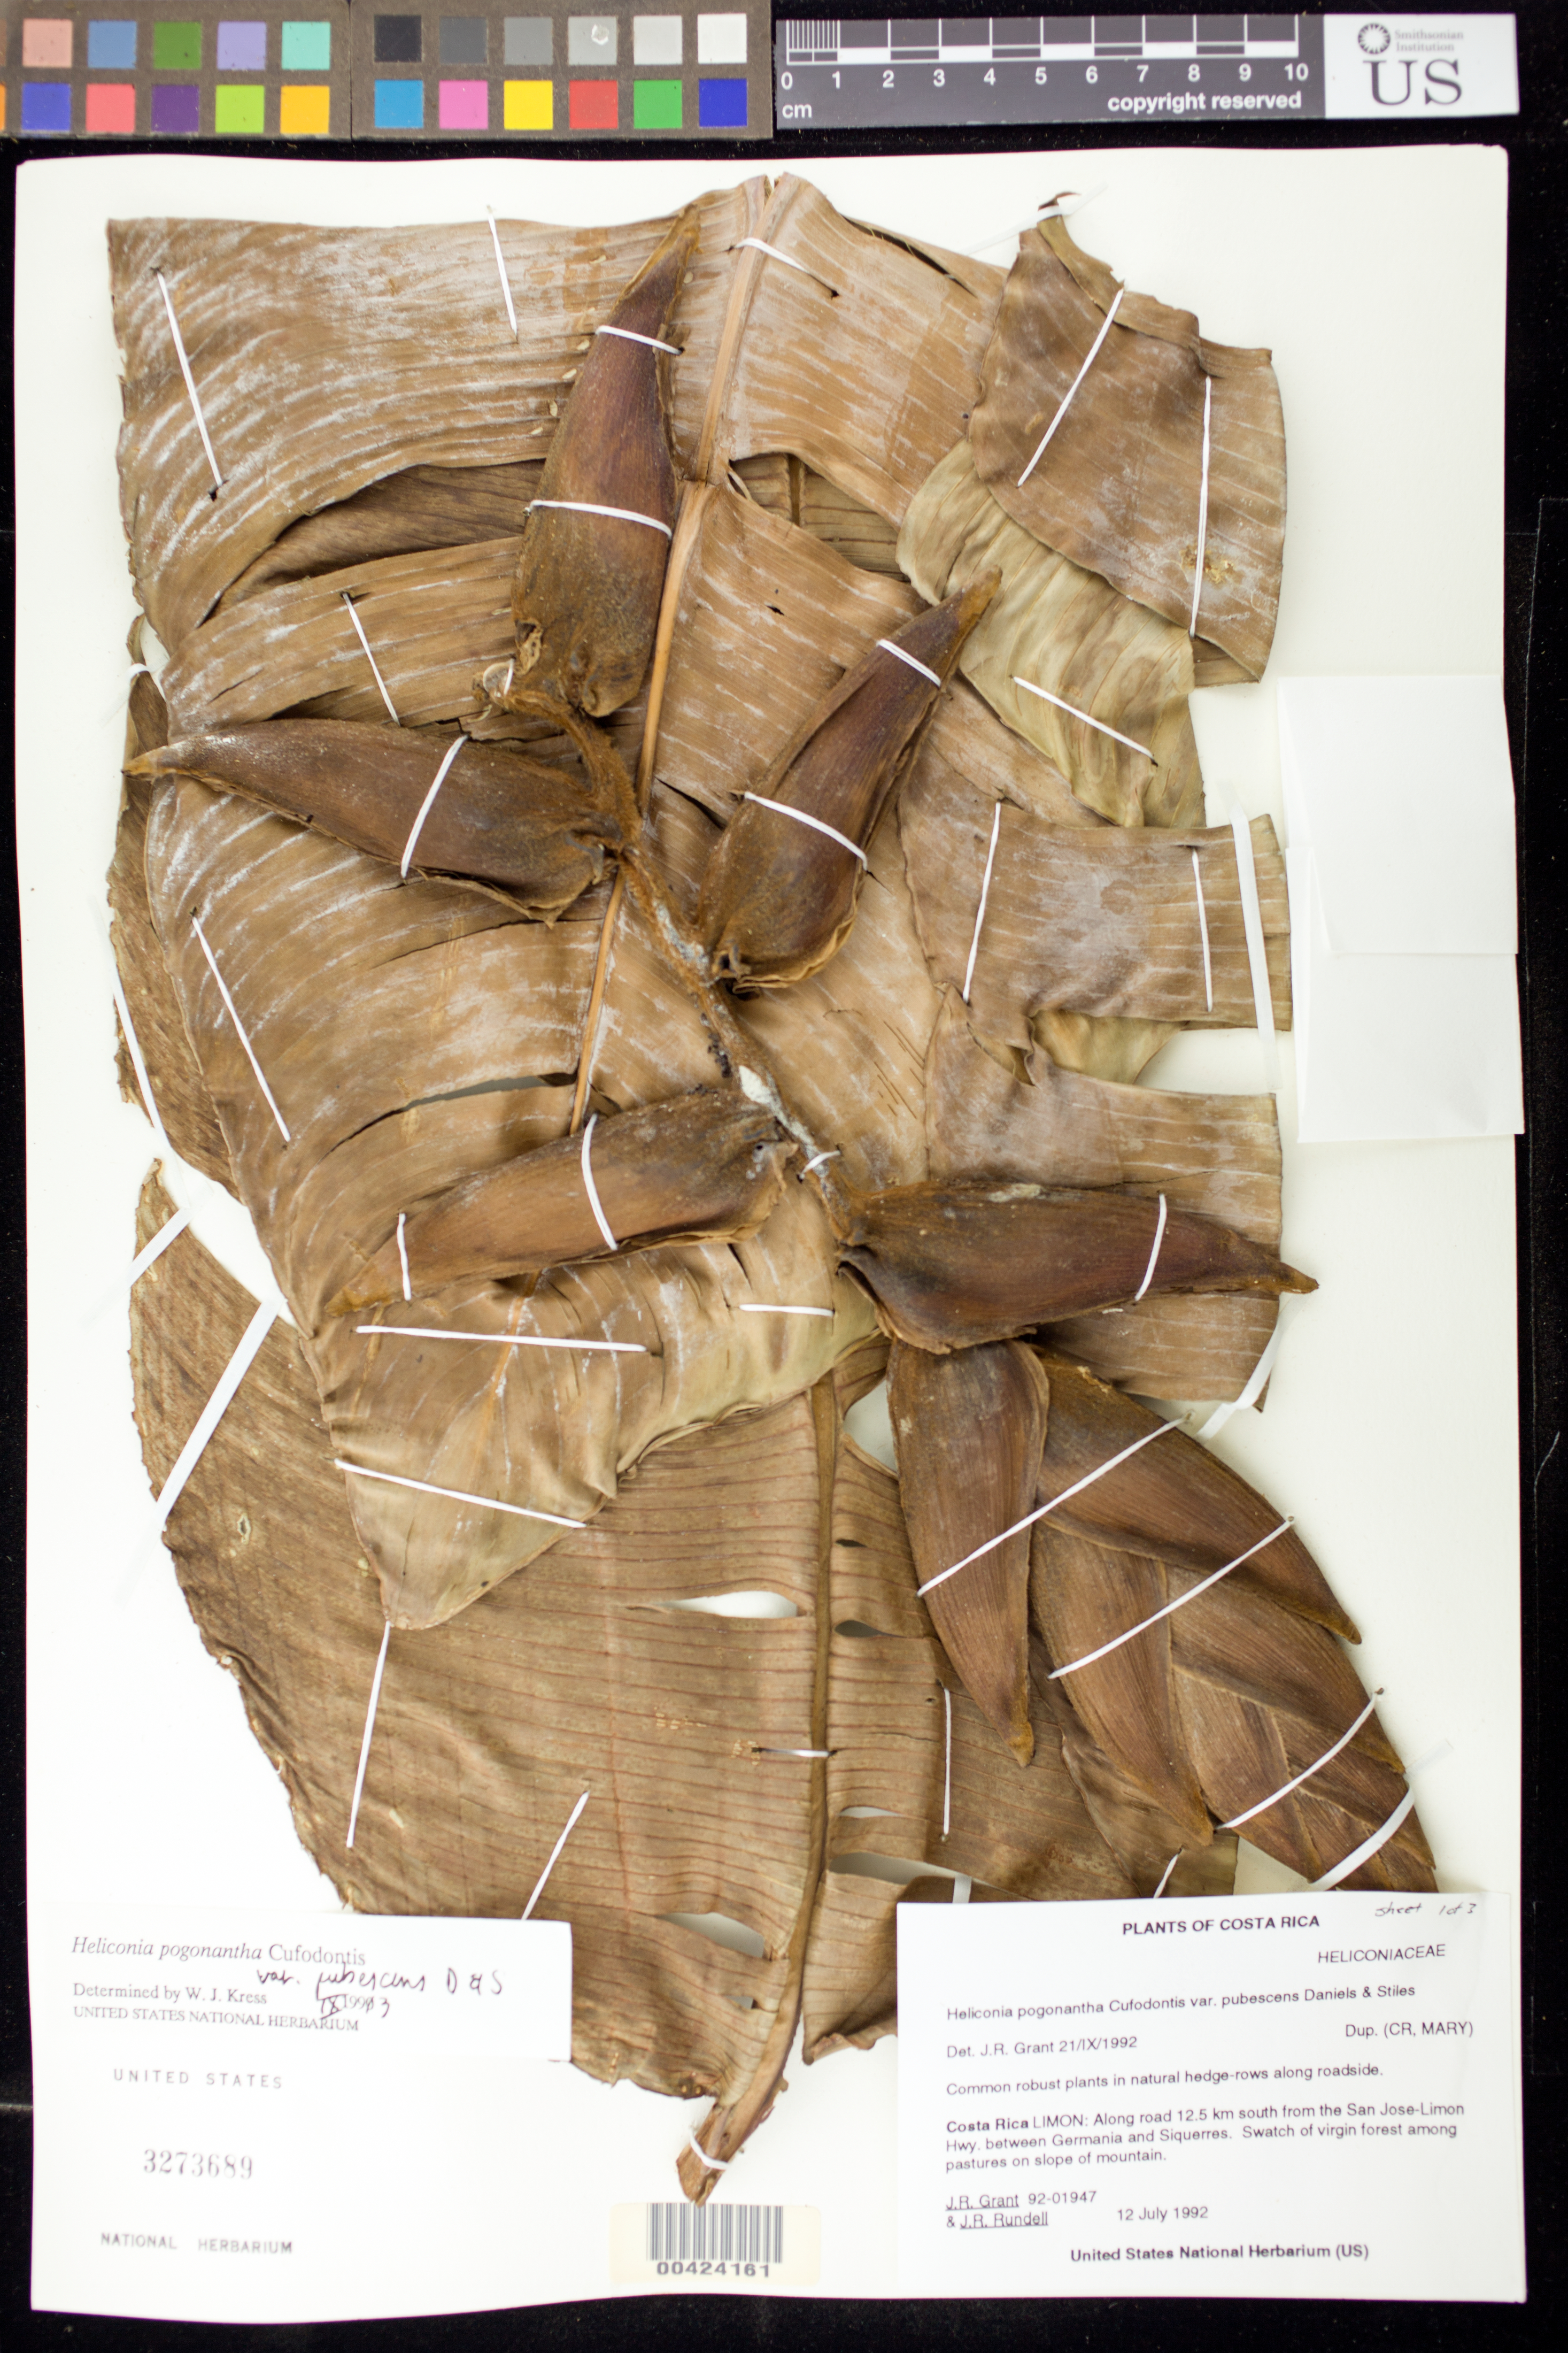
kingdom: Plantae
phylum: Tracheophyta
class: Liliopsida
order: Zingiberales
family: Heliconiaceae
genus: Heliconia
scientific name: Heliconia pogonantha var. pubescens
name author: G.S. Daniels & F.G. Stiles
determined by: Kress, W. J., (US), Smithsonian Institution - National Museum of Natural History (UNITED STATES)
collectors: J. R. Grant & J. R. Rundell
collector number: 92-01947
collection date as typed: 12 Jul 1992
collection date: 1992-07-12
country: Costa Rica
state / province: Limón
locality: Between germania and siquerres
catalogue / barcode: US 3273689